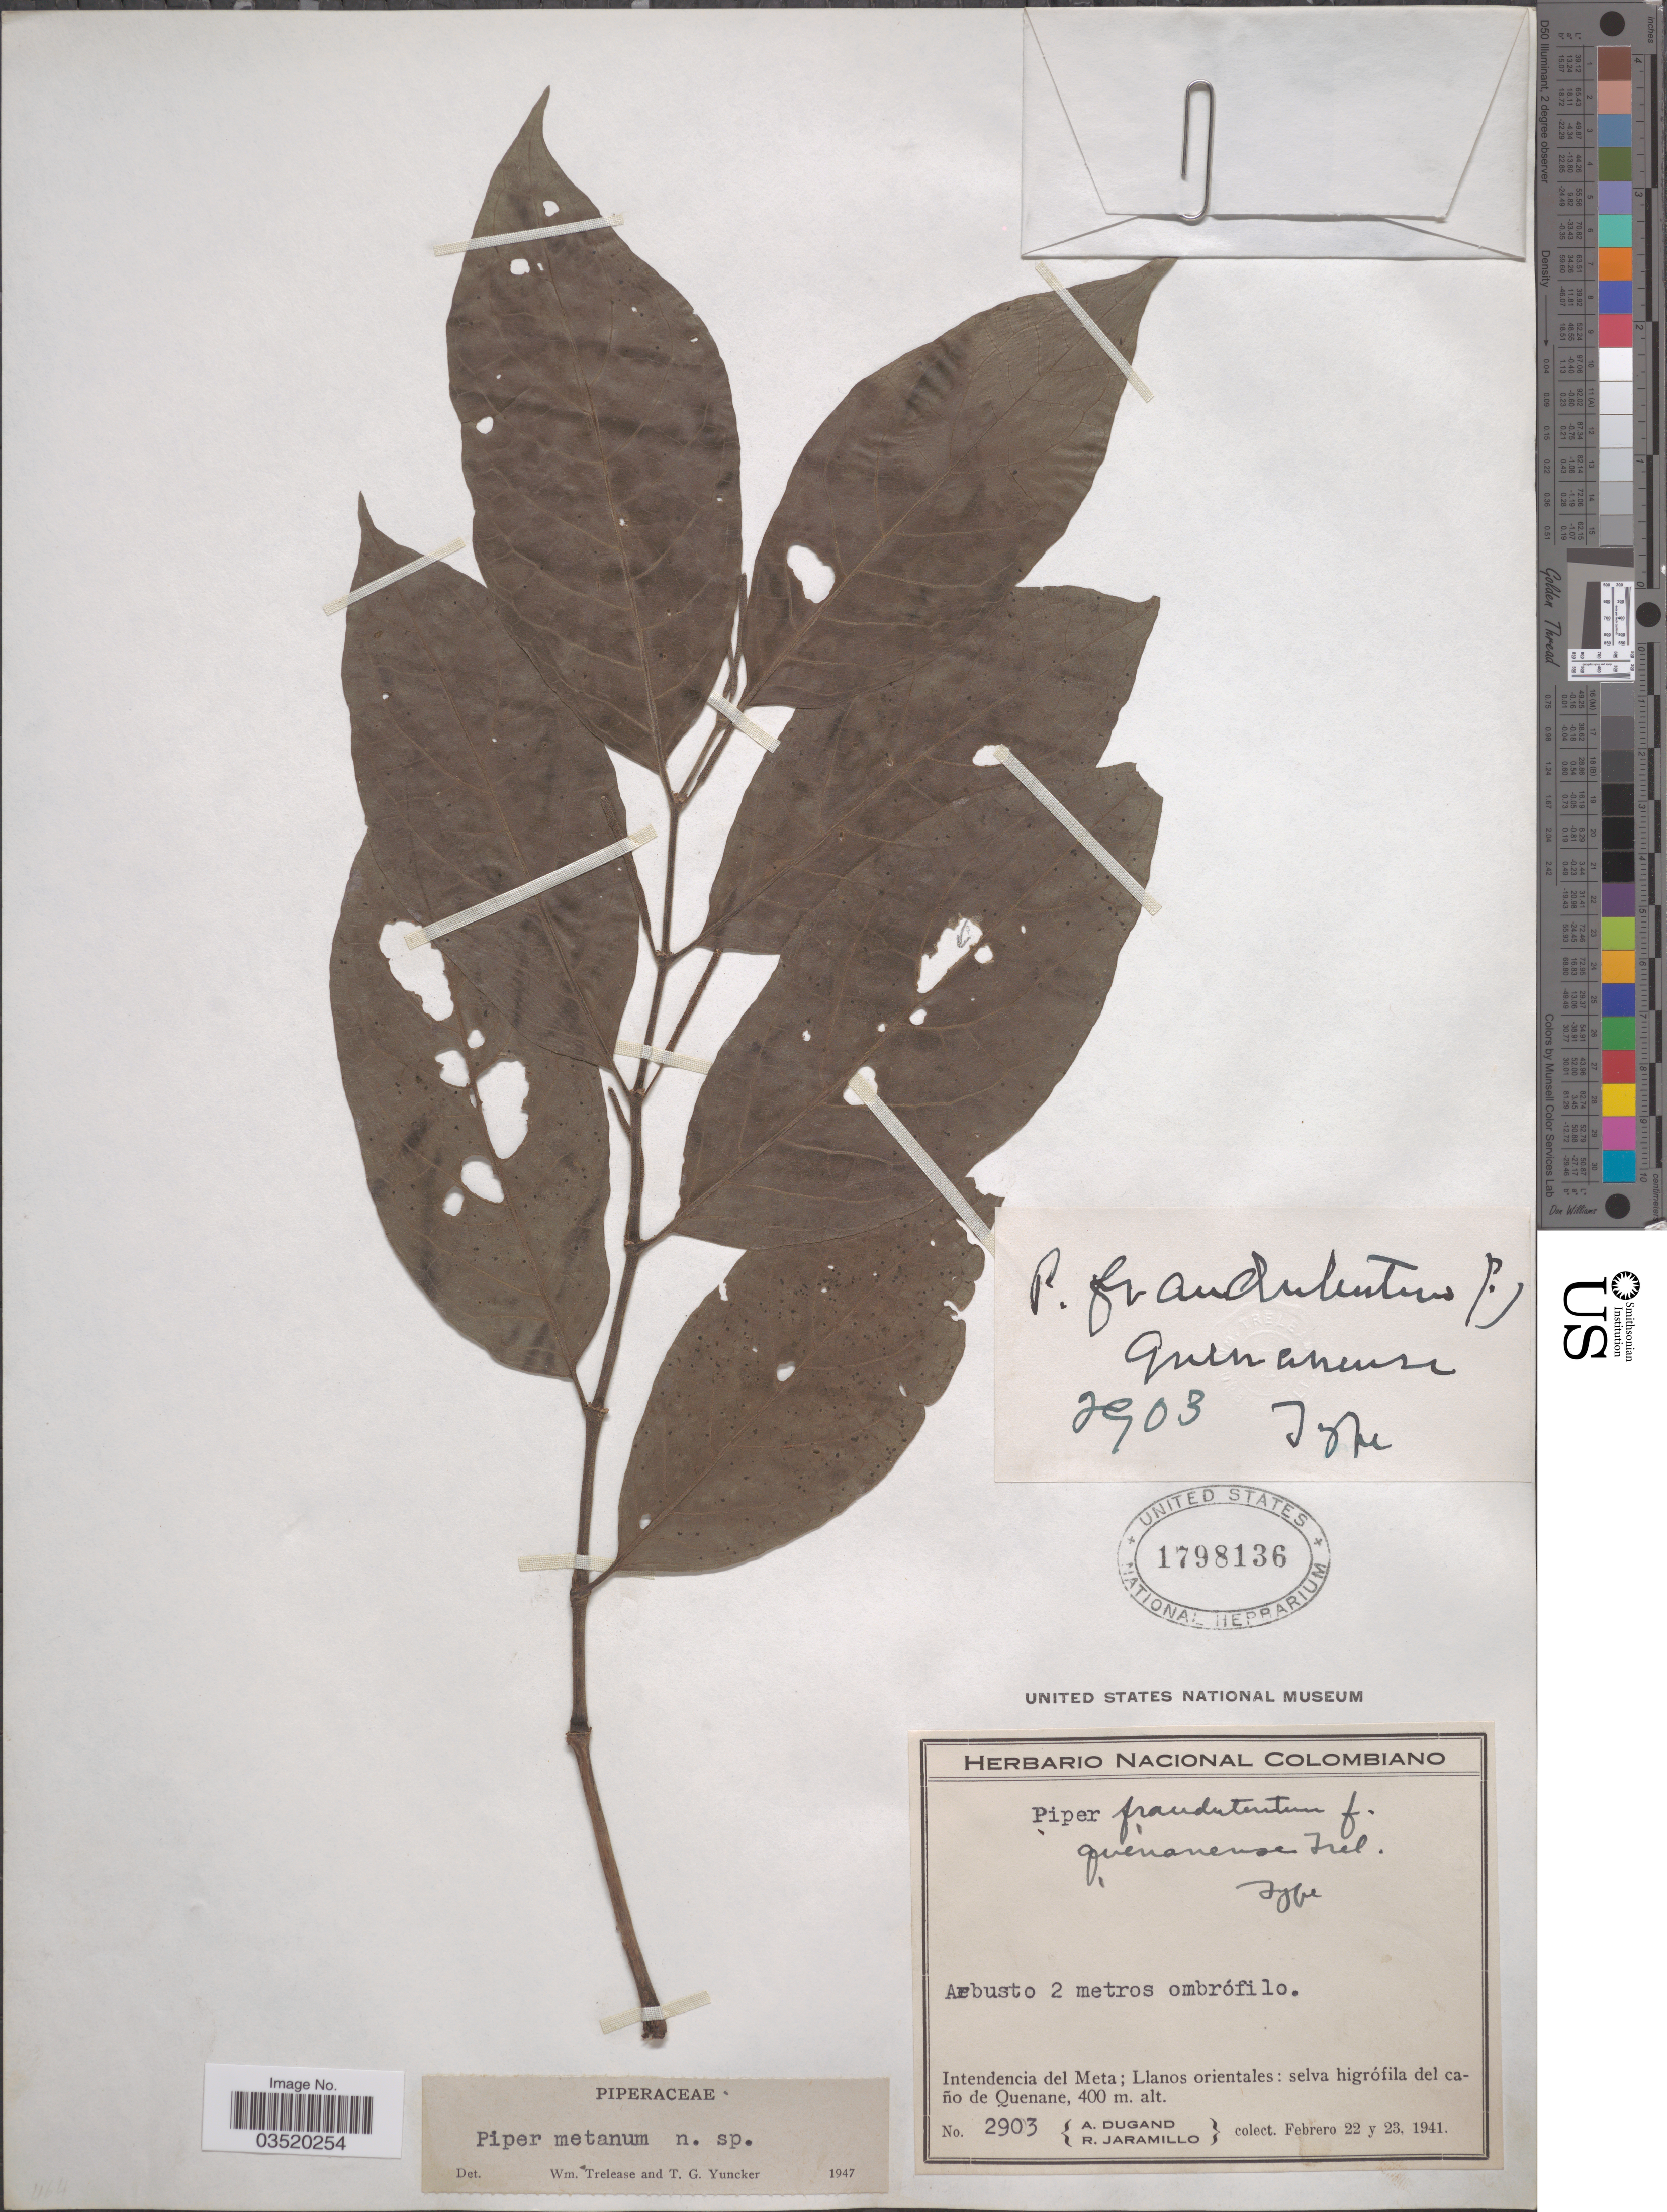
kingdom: Plantae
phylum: Tracheophyta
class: Magnoliopsida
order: Piperales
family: Piperaceae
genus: Piper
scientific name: Piper metanum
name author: Trel. & Yunck.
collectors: A. Dugand & R. Jaramillo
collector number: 2903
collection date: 1941-02-22/1941-02-23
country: Colombia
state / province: Meta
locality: Intendencia del Meta; Llanos orientales: selva higrófila del caño de Quenane.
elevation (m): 400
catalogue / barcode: US 1798136